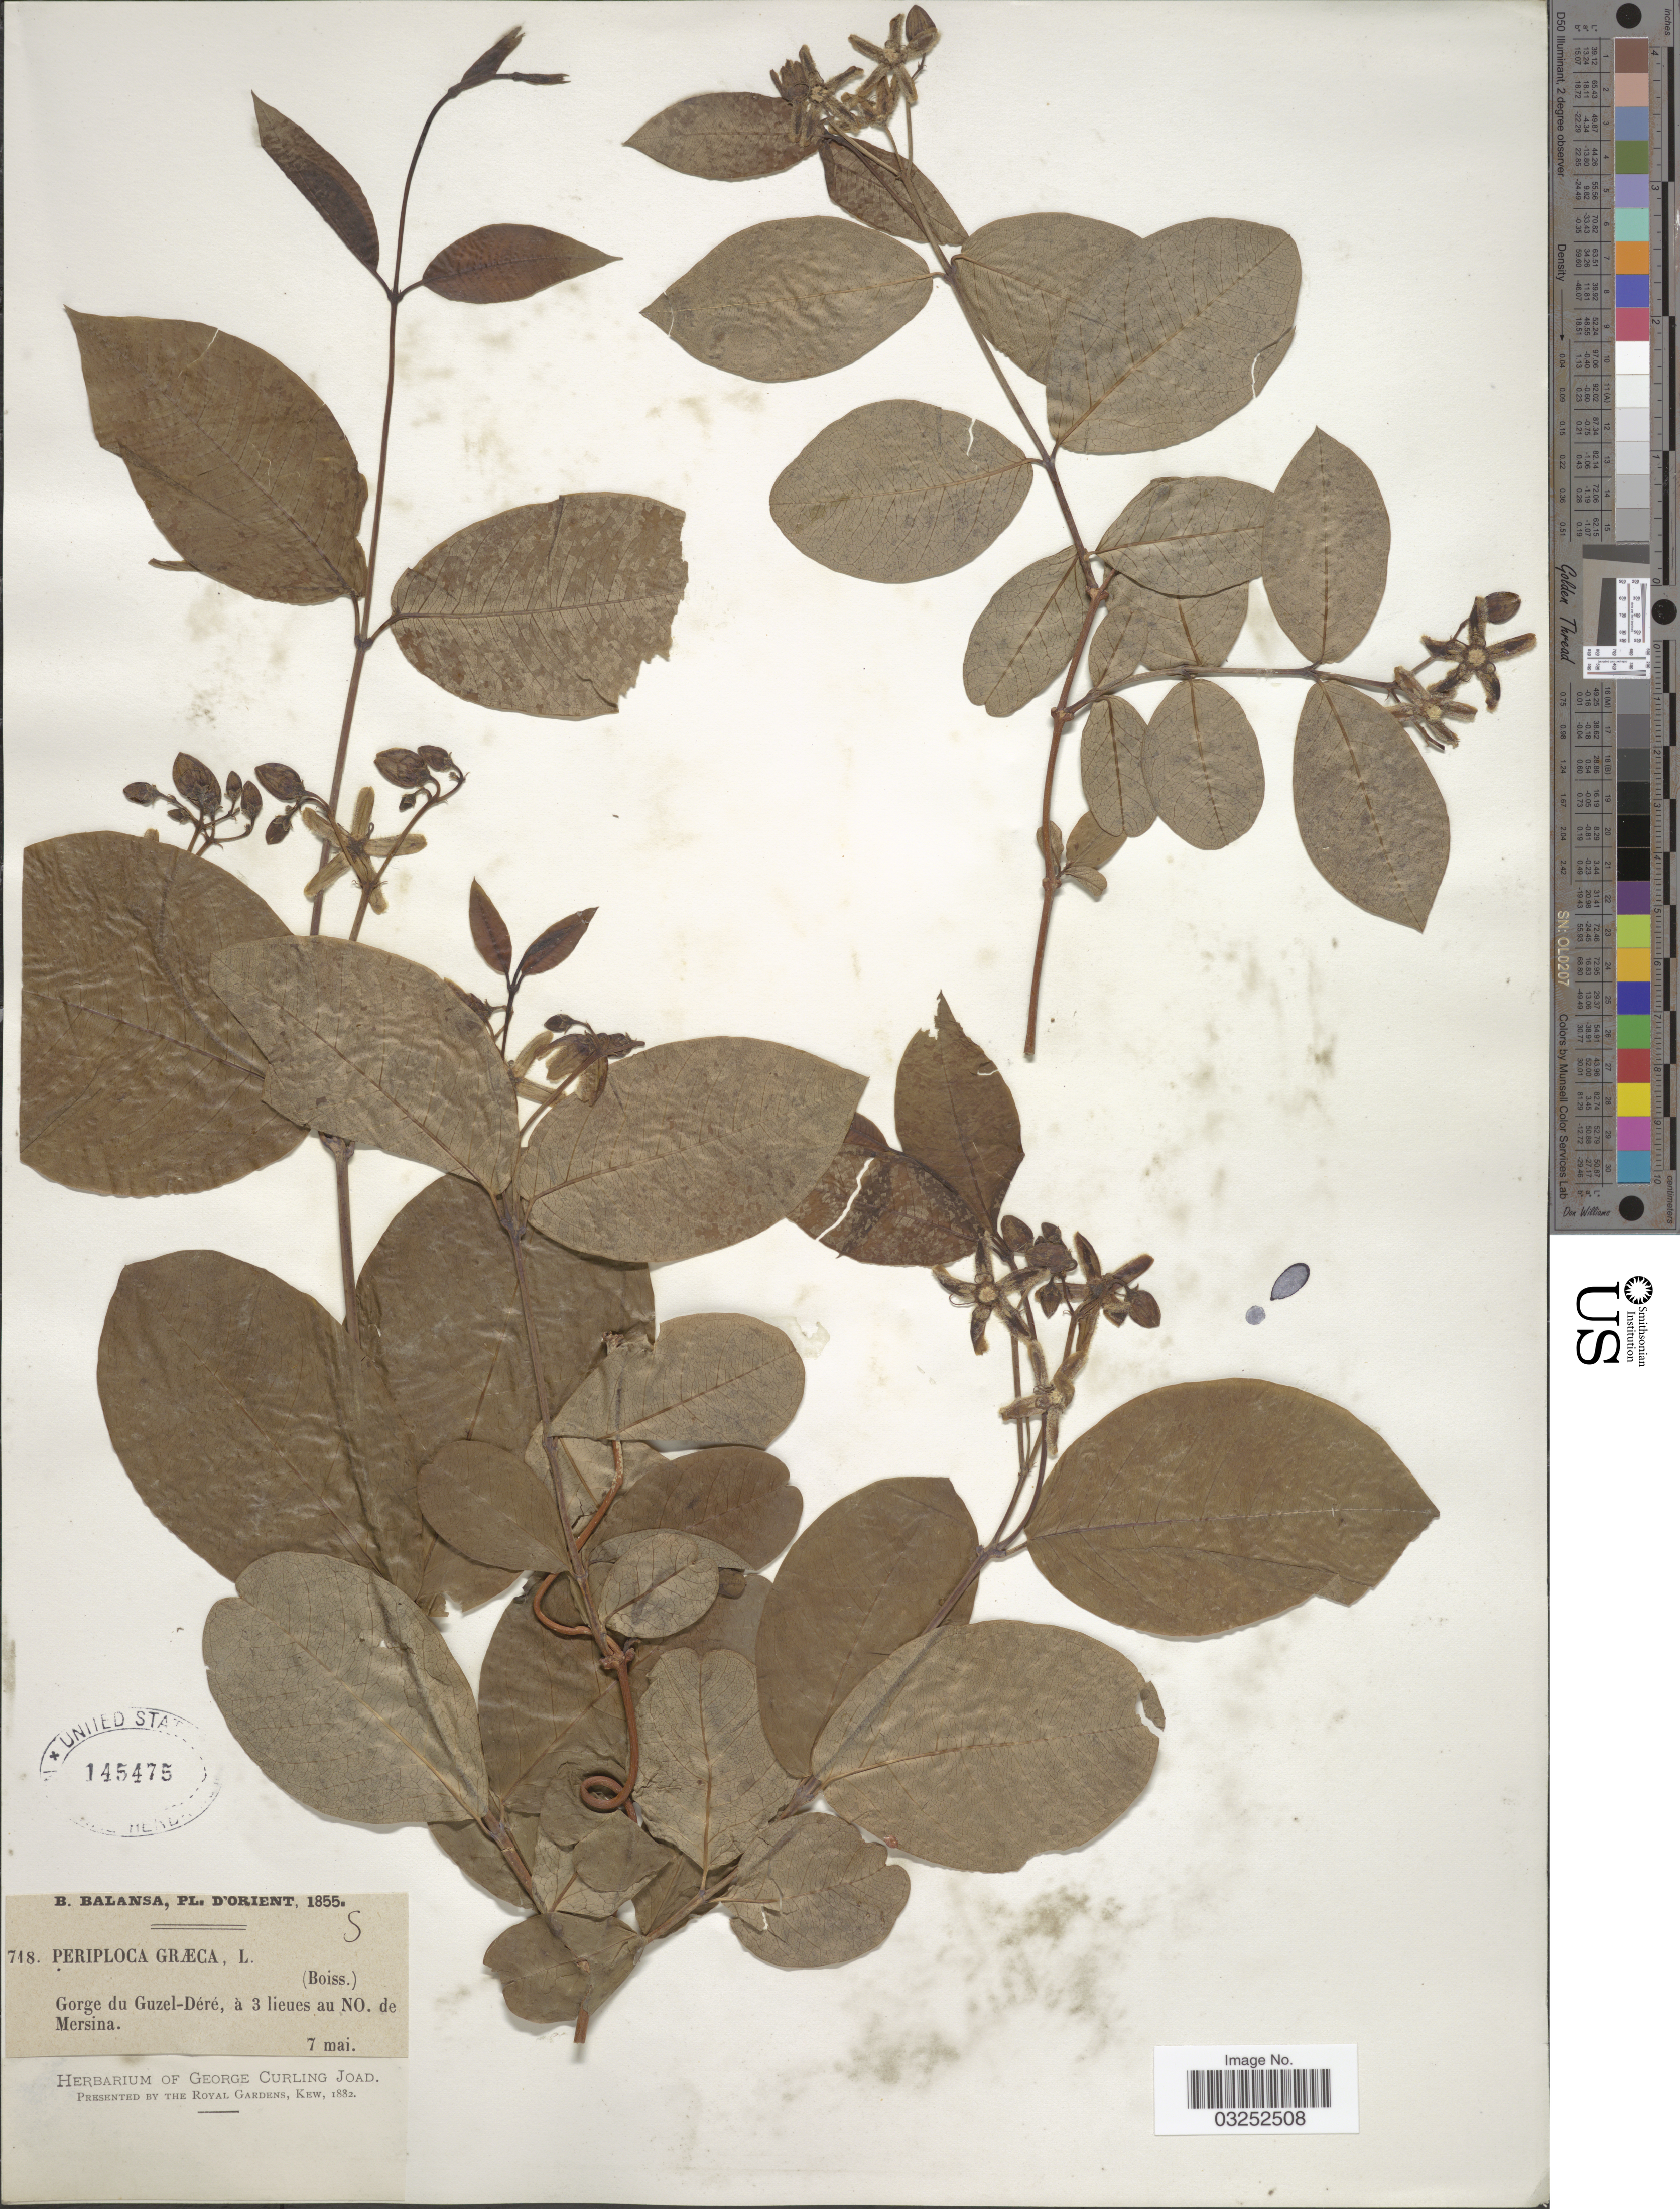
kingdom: Plantae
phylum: Tracheophyta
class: Magnoliopsida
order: Gentianales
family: Apocynaceae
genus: Periploca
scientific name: Periploca graeca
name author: L.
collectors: B. Balansa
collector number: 718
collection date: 1855-05-07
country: Turkey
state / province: Mersin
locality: Orient. Gorge du Guzel-Déré, à 3 lieues au NO. de Mersina.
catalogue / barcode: US 145475